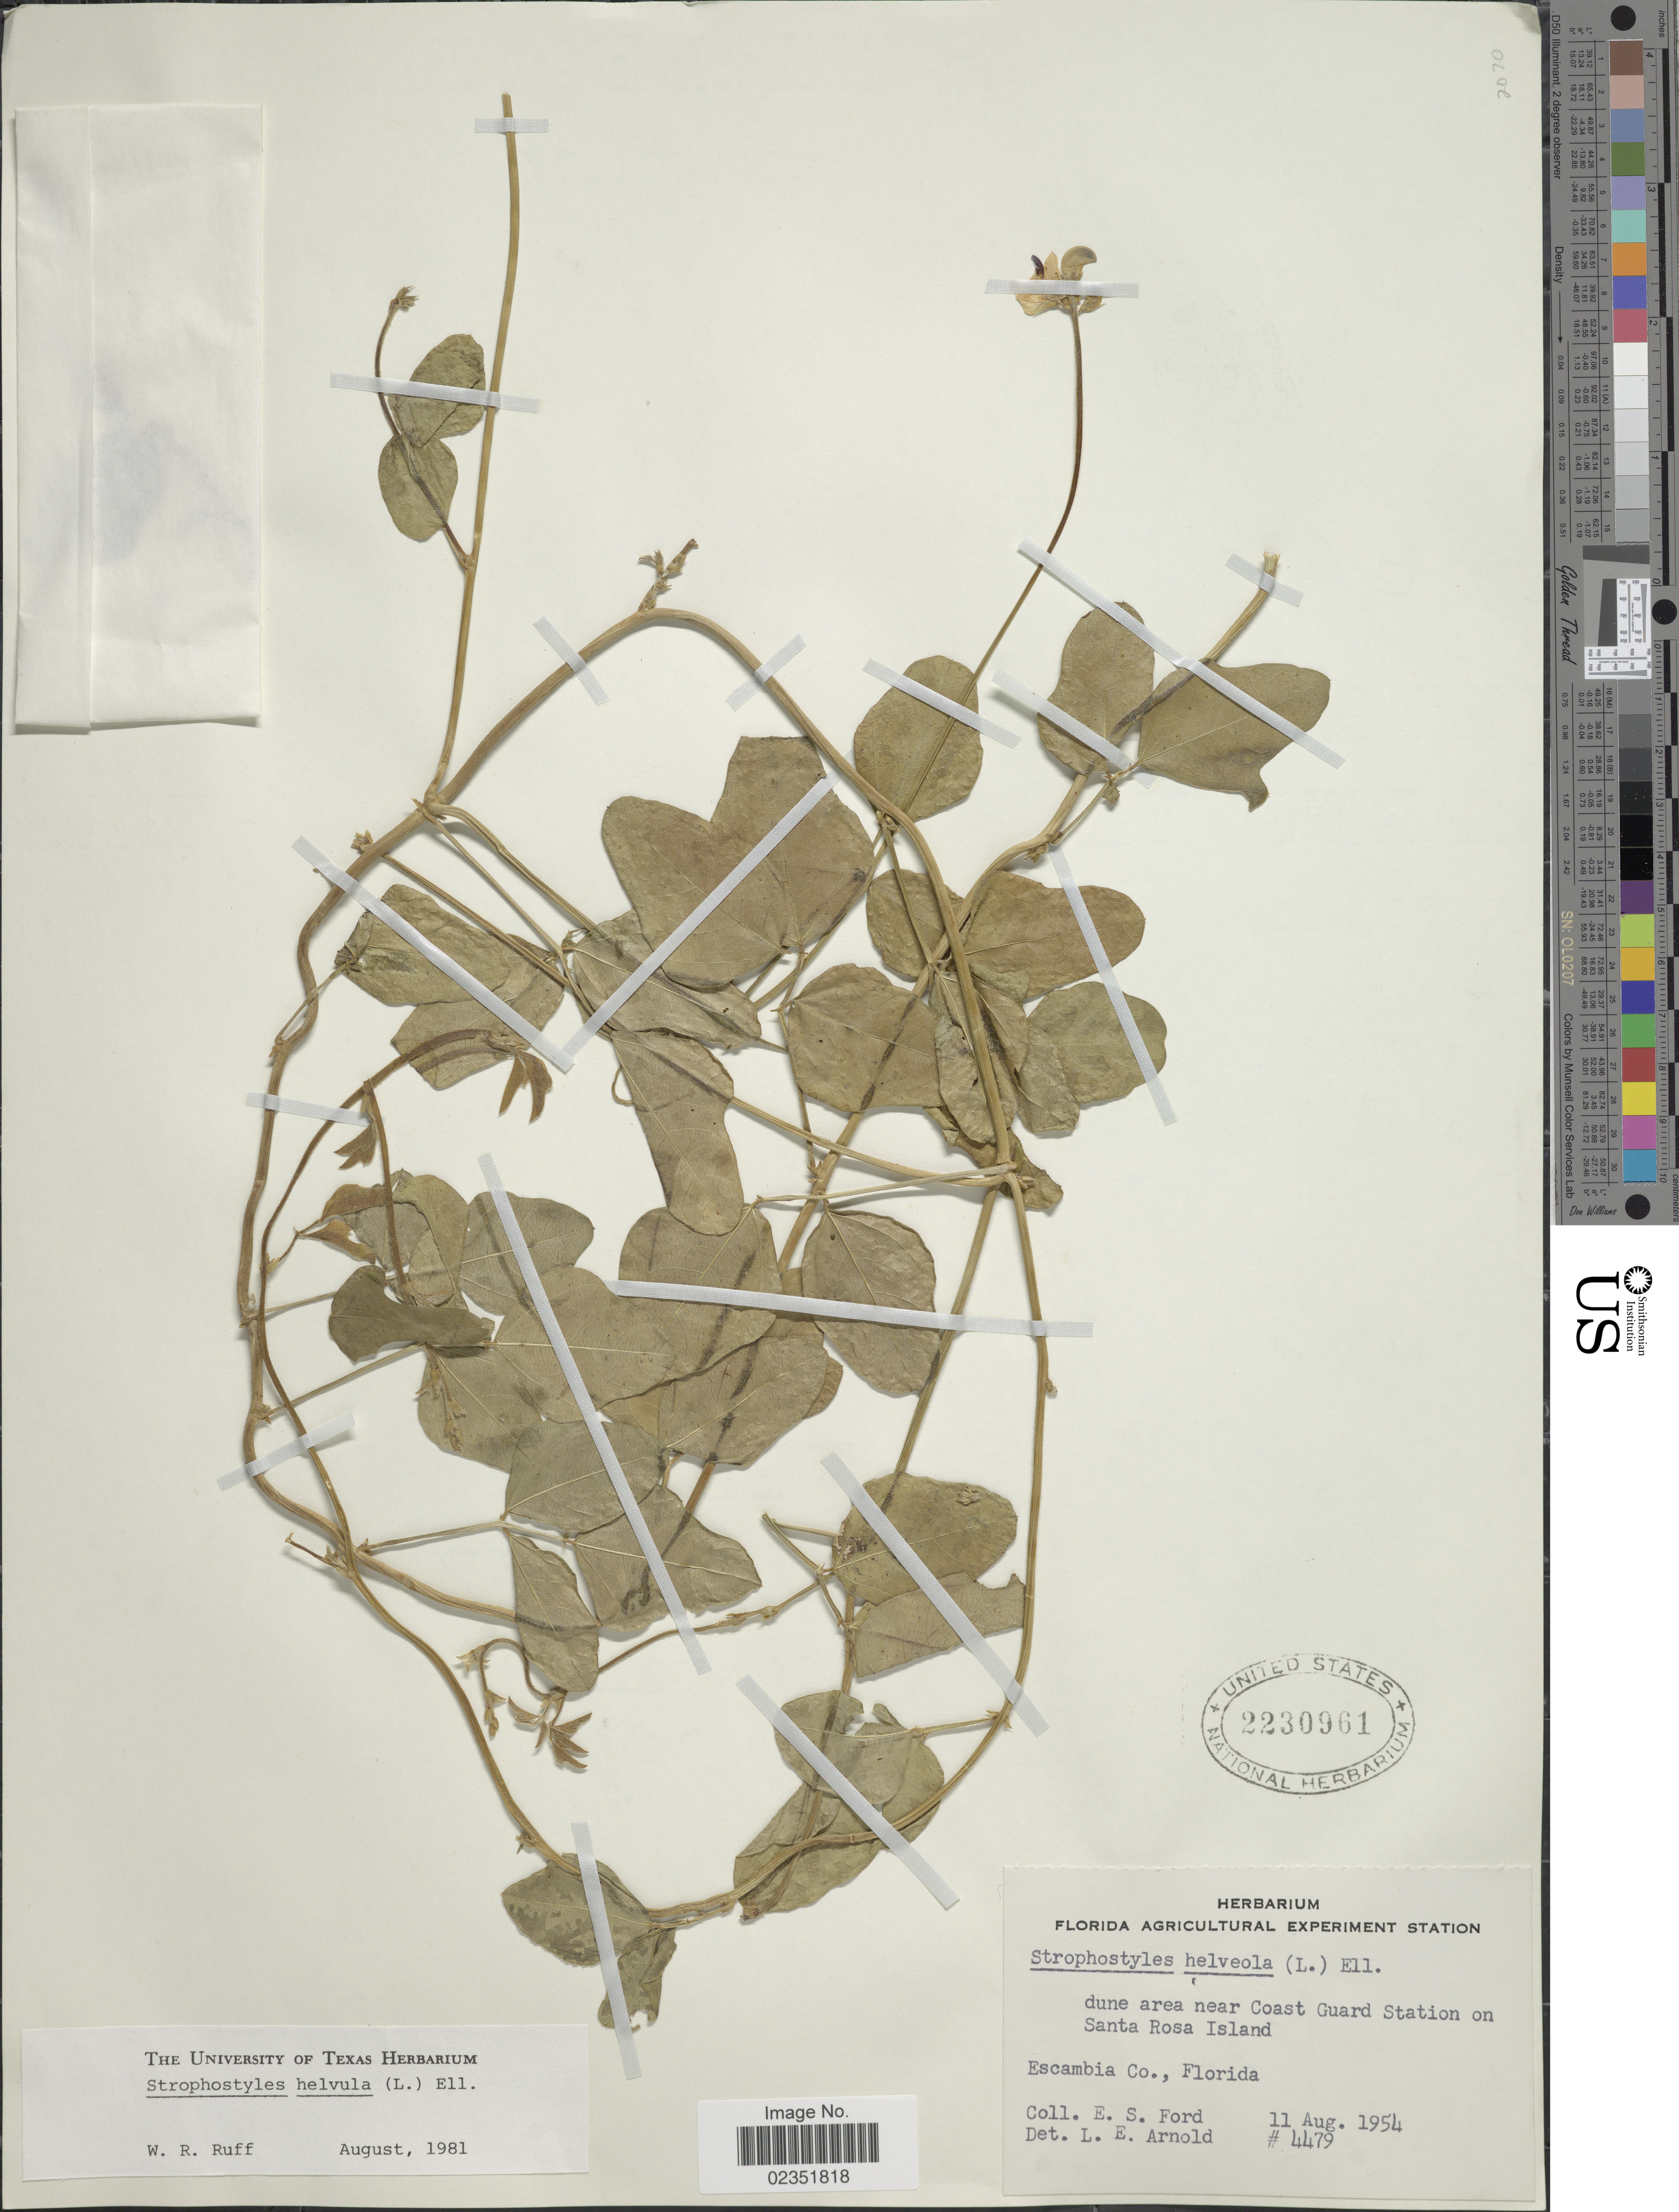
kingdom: Plantae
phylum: Tracheophyta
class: Magnoliopsida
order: Fabales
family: Fabaceae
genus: Strophostyles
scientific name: Strophostyles helvola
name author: (L.) Elliott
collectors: E. Ford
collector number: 4479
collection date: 1954-08-11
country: United States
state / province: Florida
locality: Dune area near Coast Guard Station on Santa Rosa Island, Escambia Co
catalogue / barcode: US 2230961